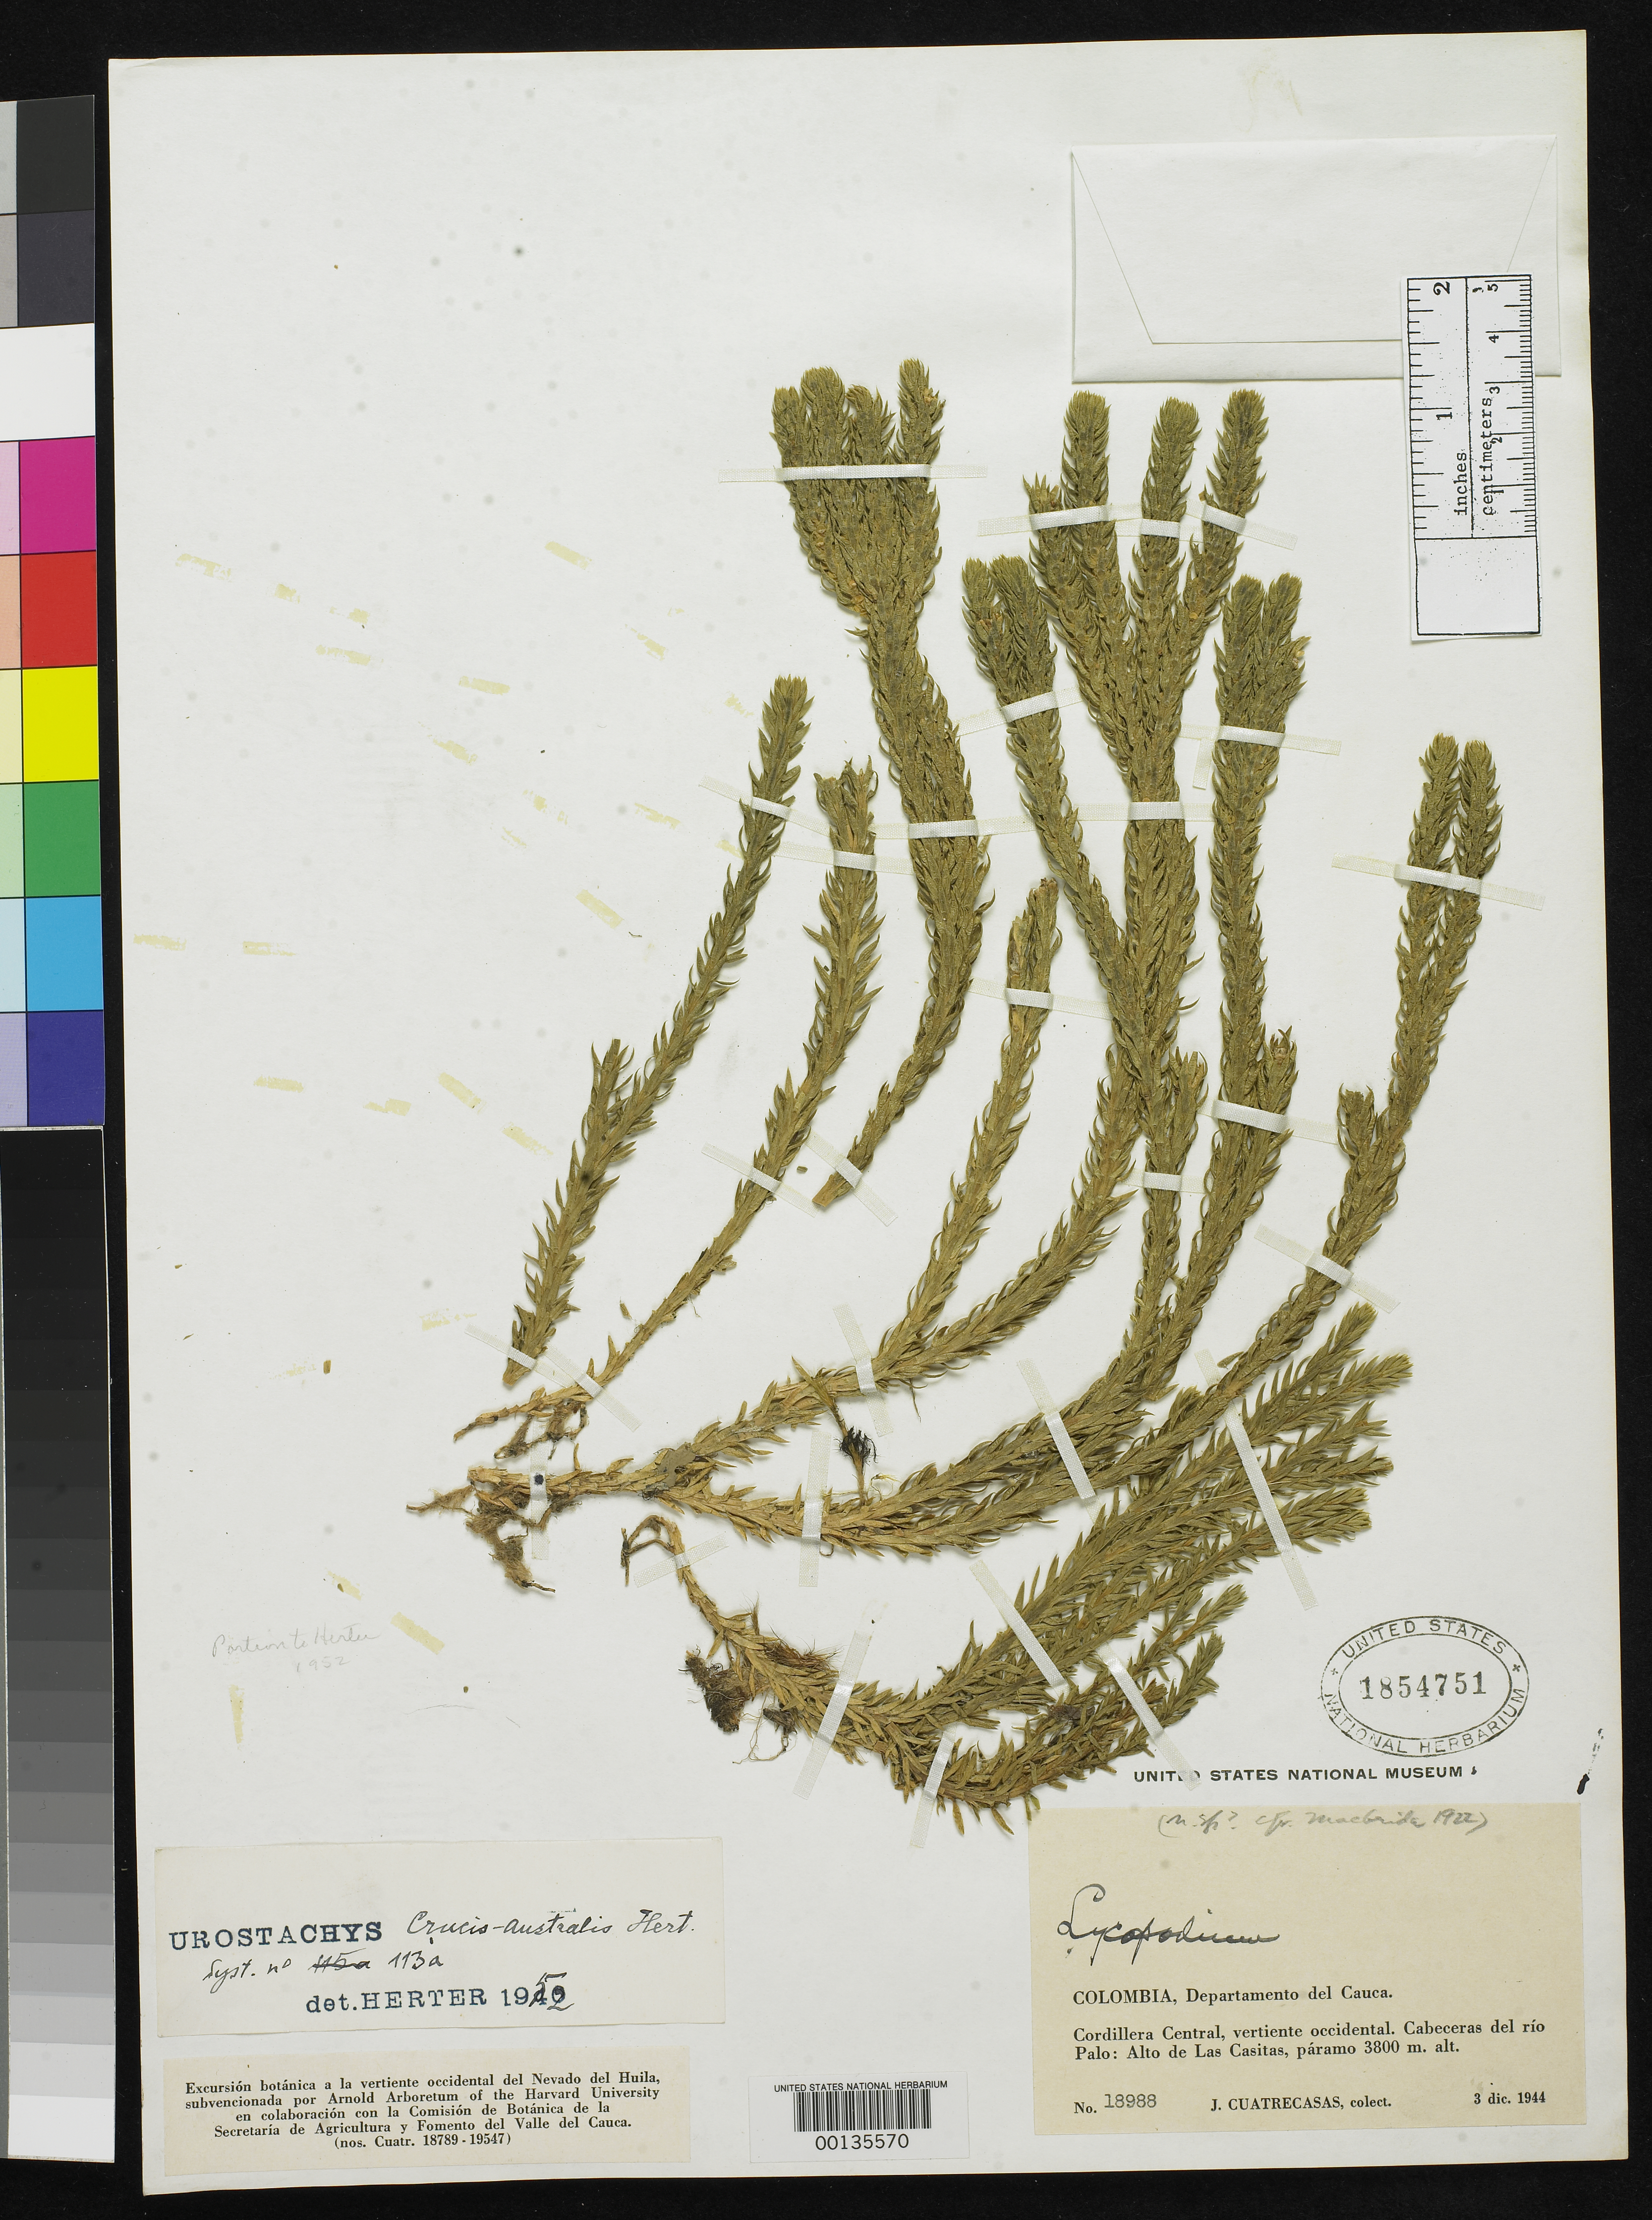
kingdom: Plantae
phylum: Tracheophyta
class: Lycopodiopsida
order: Lycopodiales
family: Lycopodiaceae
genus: Urostachys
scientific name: Urostachys crucis-australis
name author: Herter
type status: Holotype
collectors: J. Cuatrecasas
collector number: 18988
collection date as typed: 03 Dec 1944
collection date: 1944-12-03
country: Colombia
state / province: Cauca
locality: Cabecera del Rio Paio, Alto de Las Casitas.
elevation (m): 3800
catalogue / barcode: US 1854751